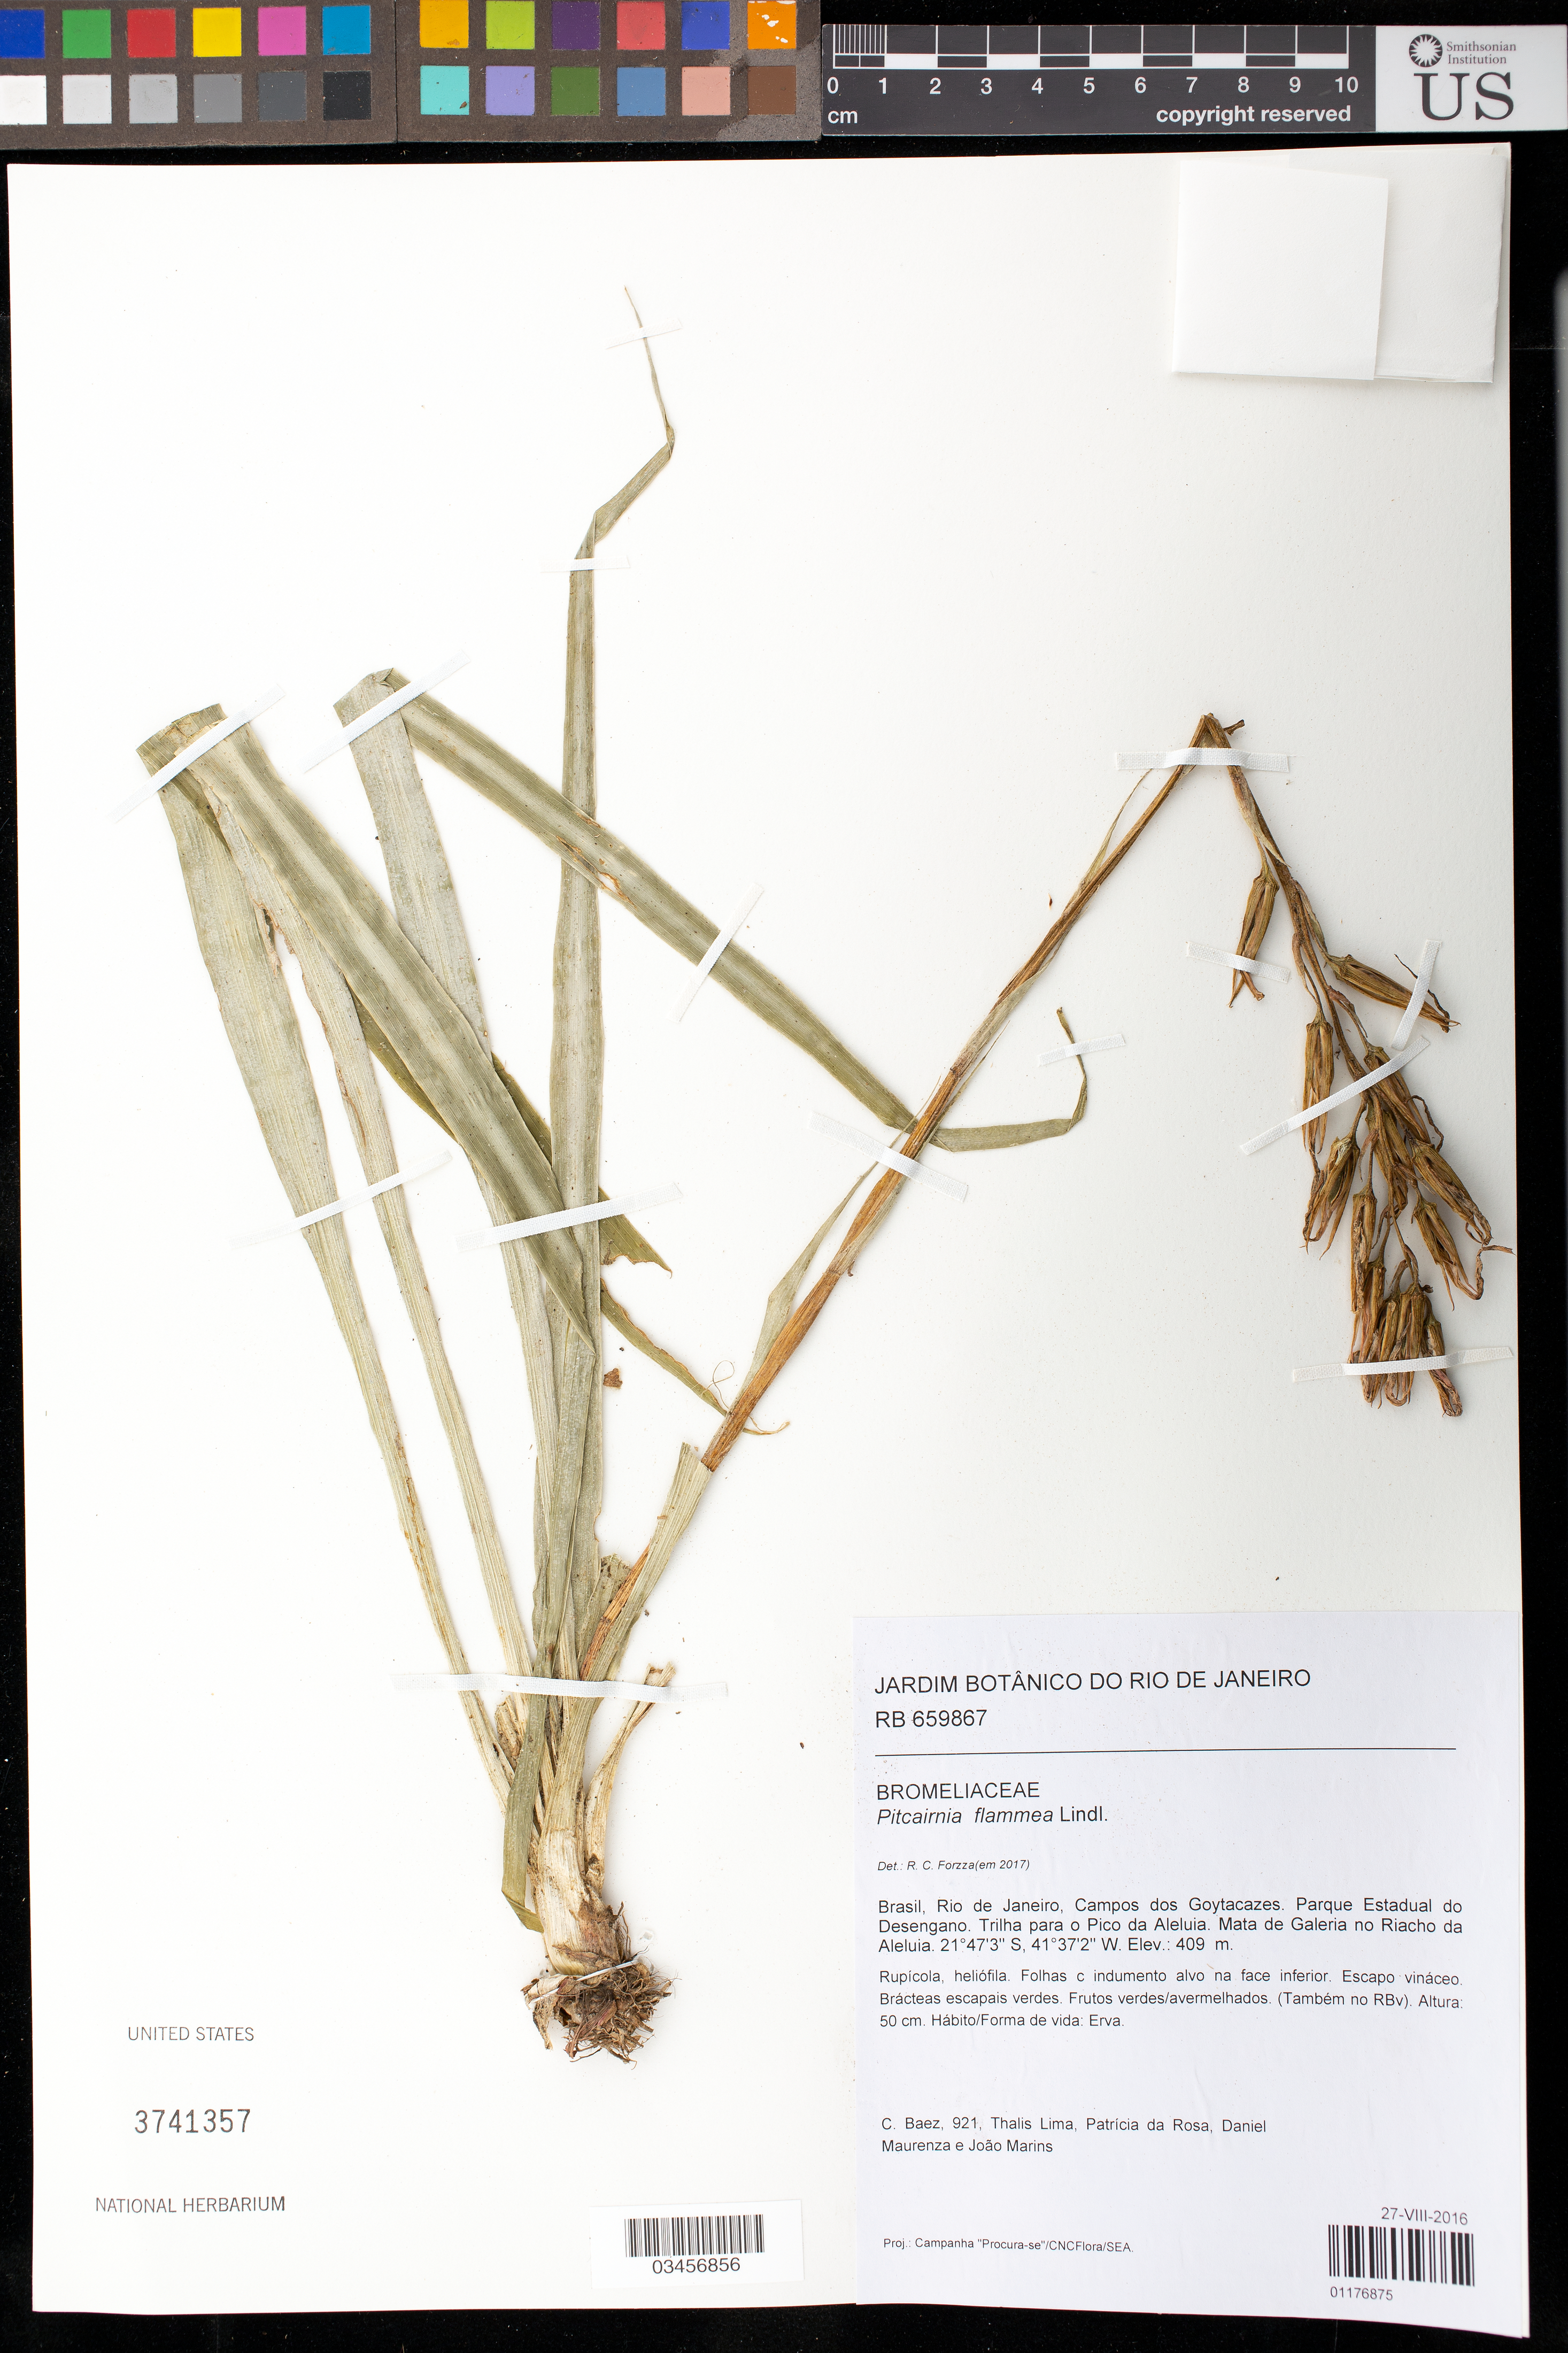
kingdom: Plantae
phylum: Tracheophyta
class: Liliopsida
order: Poales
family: Bromeliaceae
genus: Pitcairnia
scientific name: Pitcairnia flammea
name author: Lindl.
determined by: Forzza, R. C.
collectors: C. Baez, T. Lima, P. da Rosa, D. Maurenza & J. Marins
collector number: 921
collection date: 2016-08-27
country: Brazil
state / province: Rio de Janeiro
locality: Campos dos Goytacazes. Parque Estadual do Desengano, Trilha para o Pico da Aleluia. Mata de galeria no riacho da Aleluia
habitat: Mata de galeria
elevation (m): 409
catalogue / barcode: US 3741357